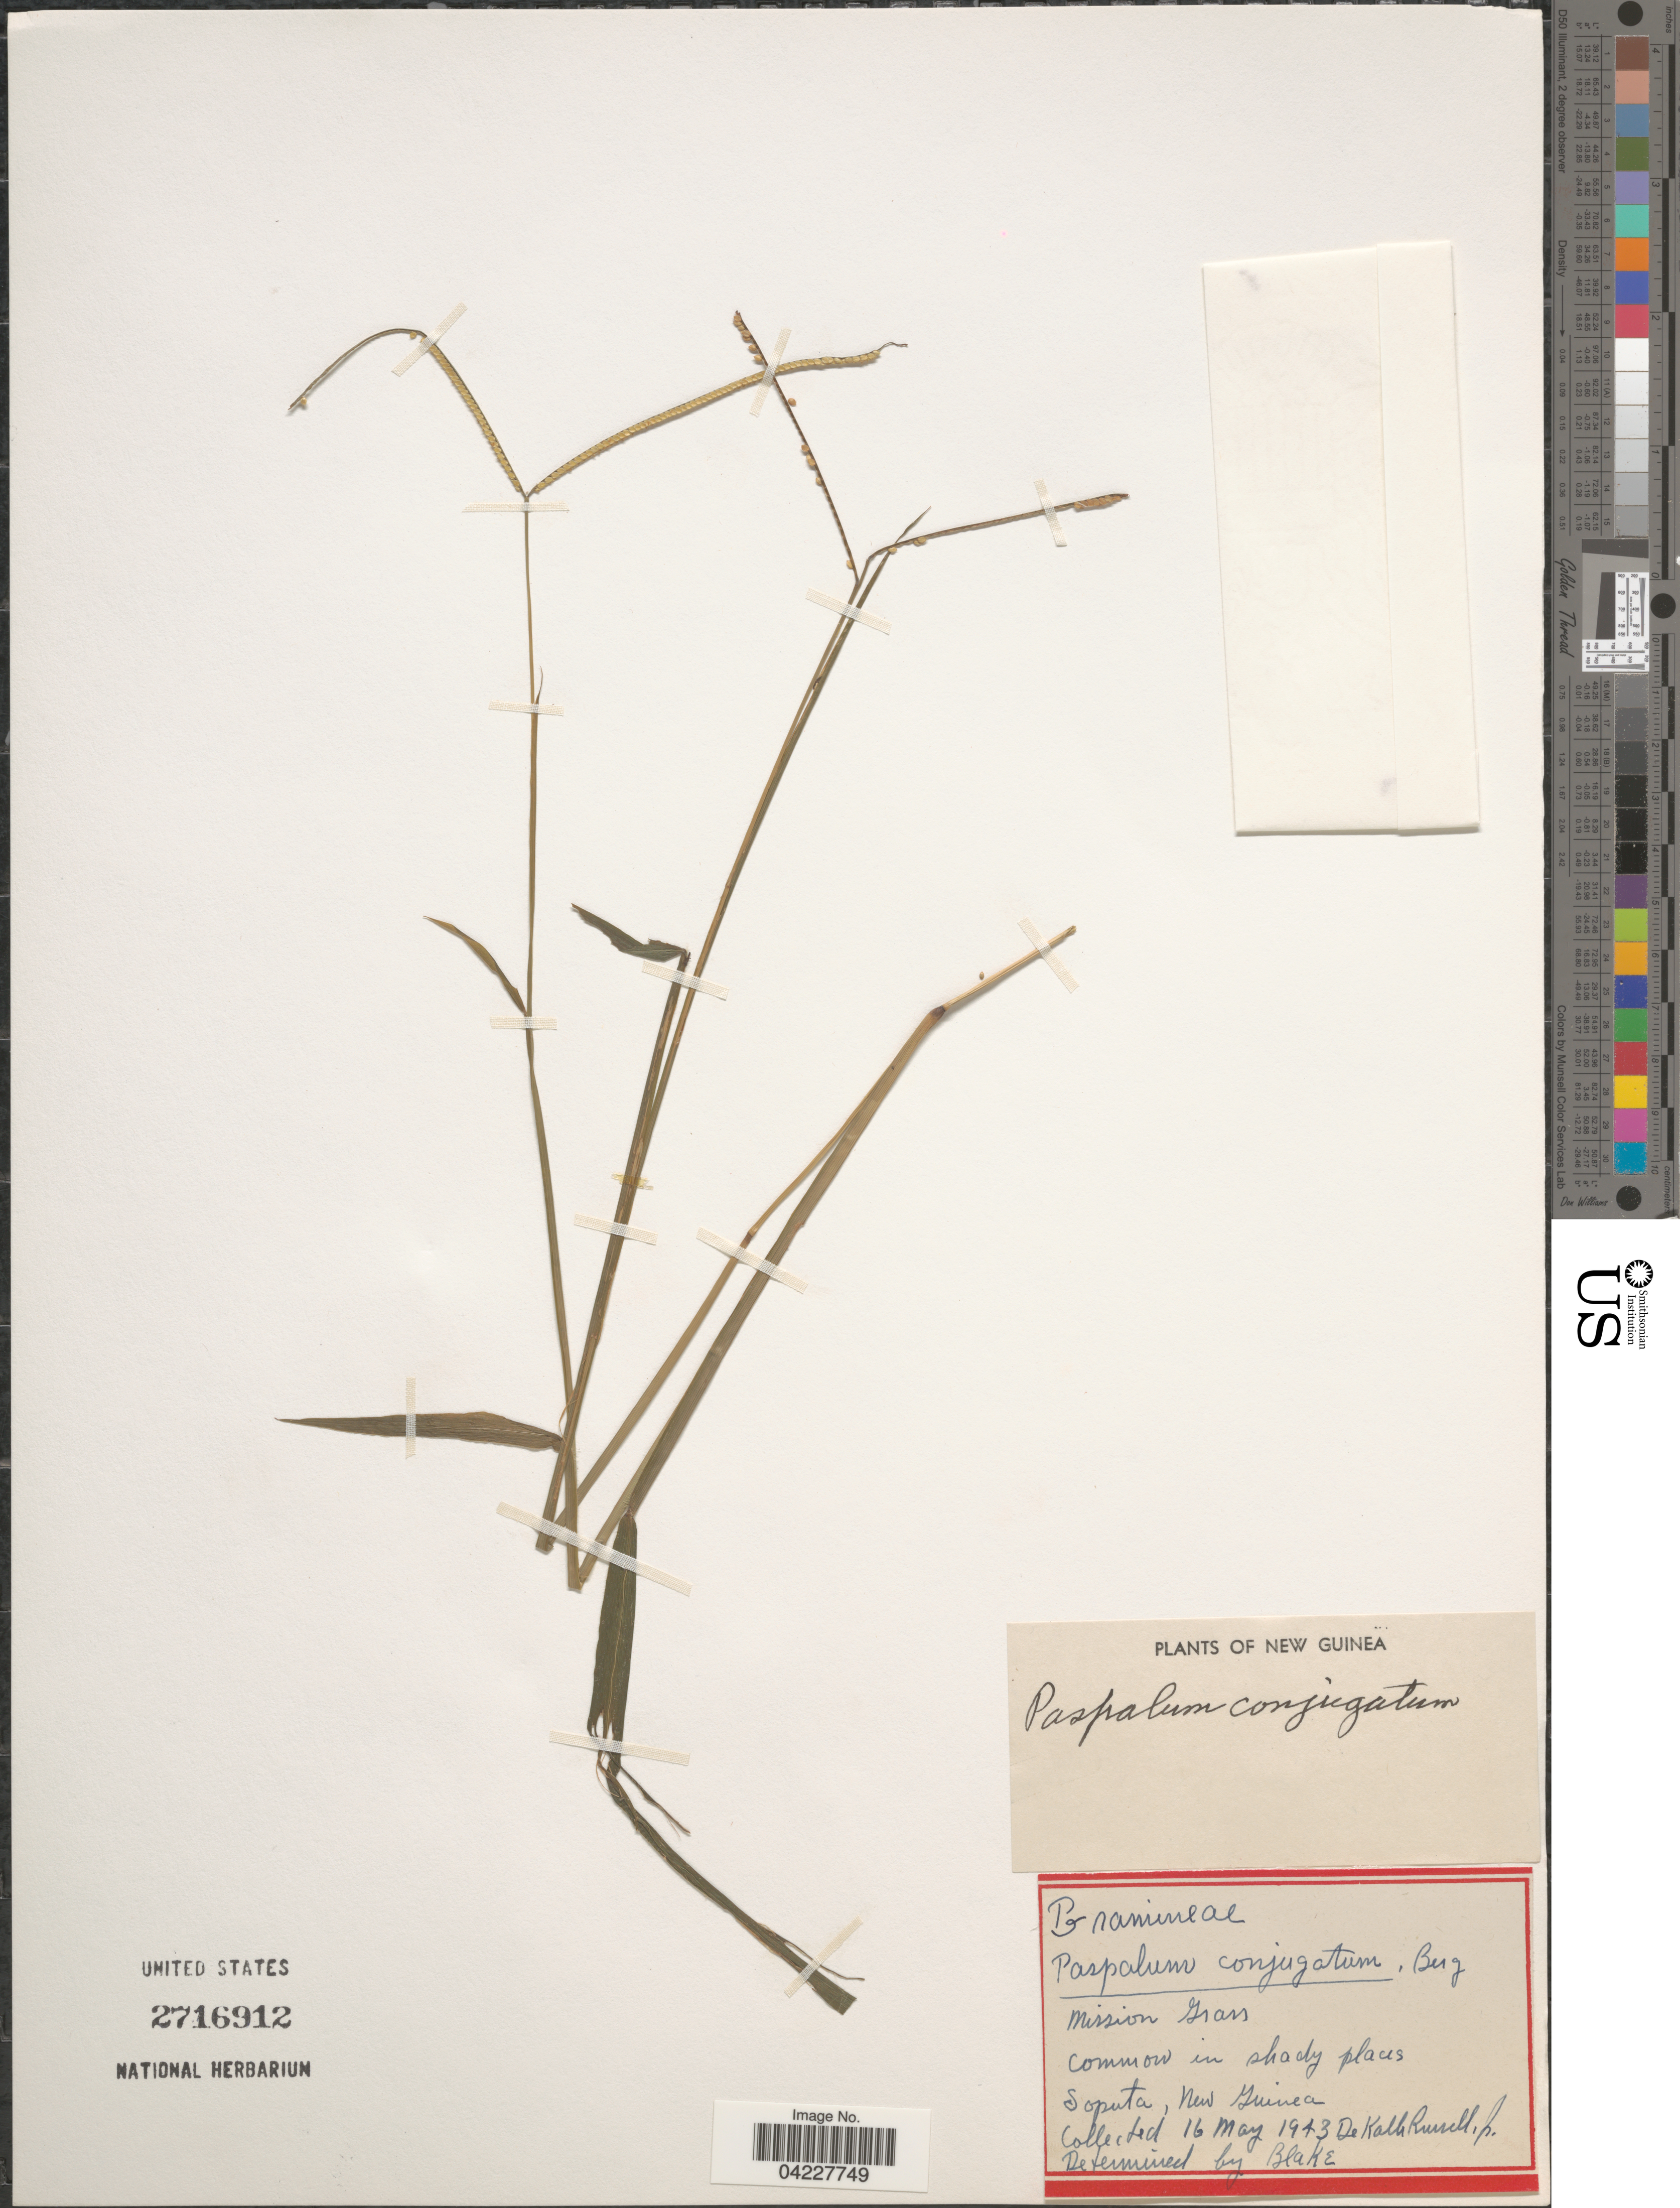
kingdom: Plantae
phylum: Tracheophyta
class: Liliopsida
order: Poales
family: Poaceae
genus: Paspalum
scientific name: Paspalum conjugatum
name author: P.J. Bergius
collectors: D. K. Russell Jr.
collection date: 1943-05-16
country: Papua New Guinea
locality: Soputa, New Guinea.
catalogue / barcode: US 2716912